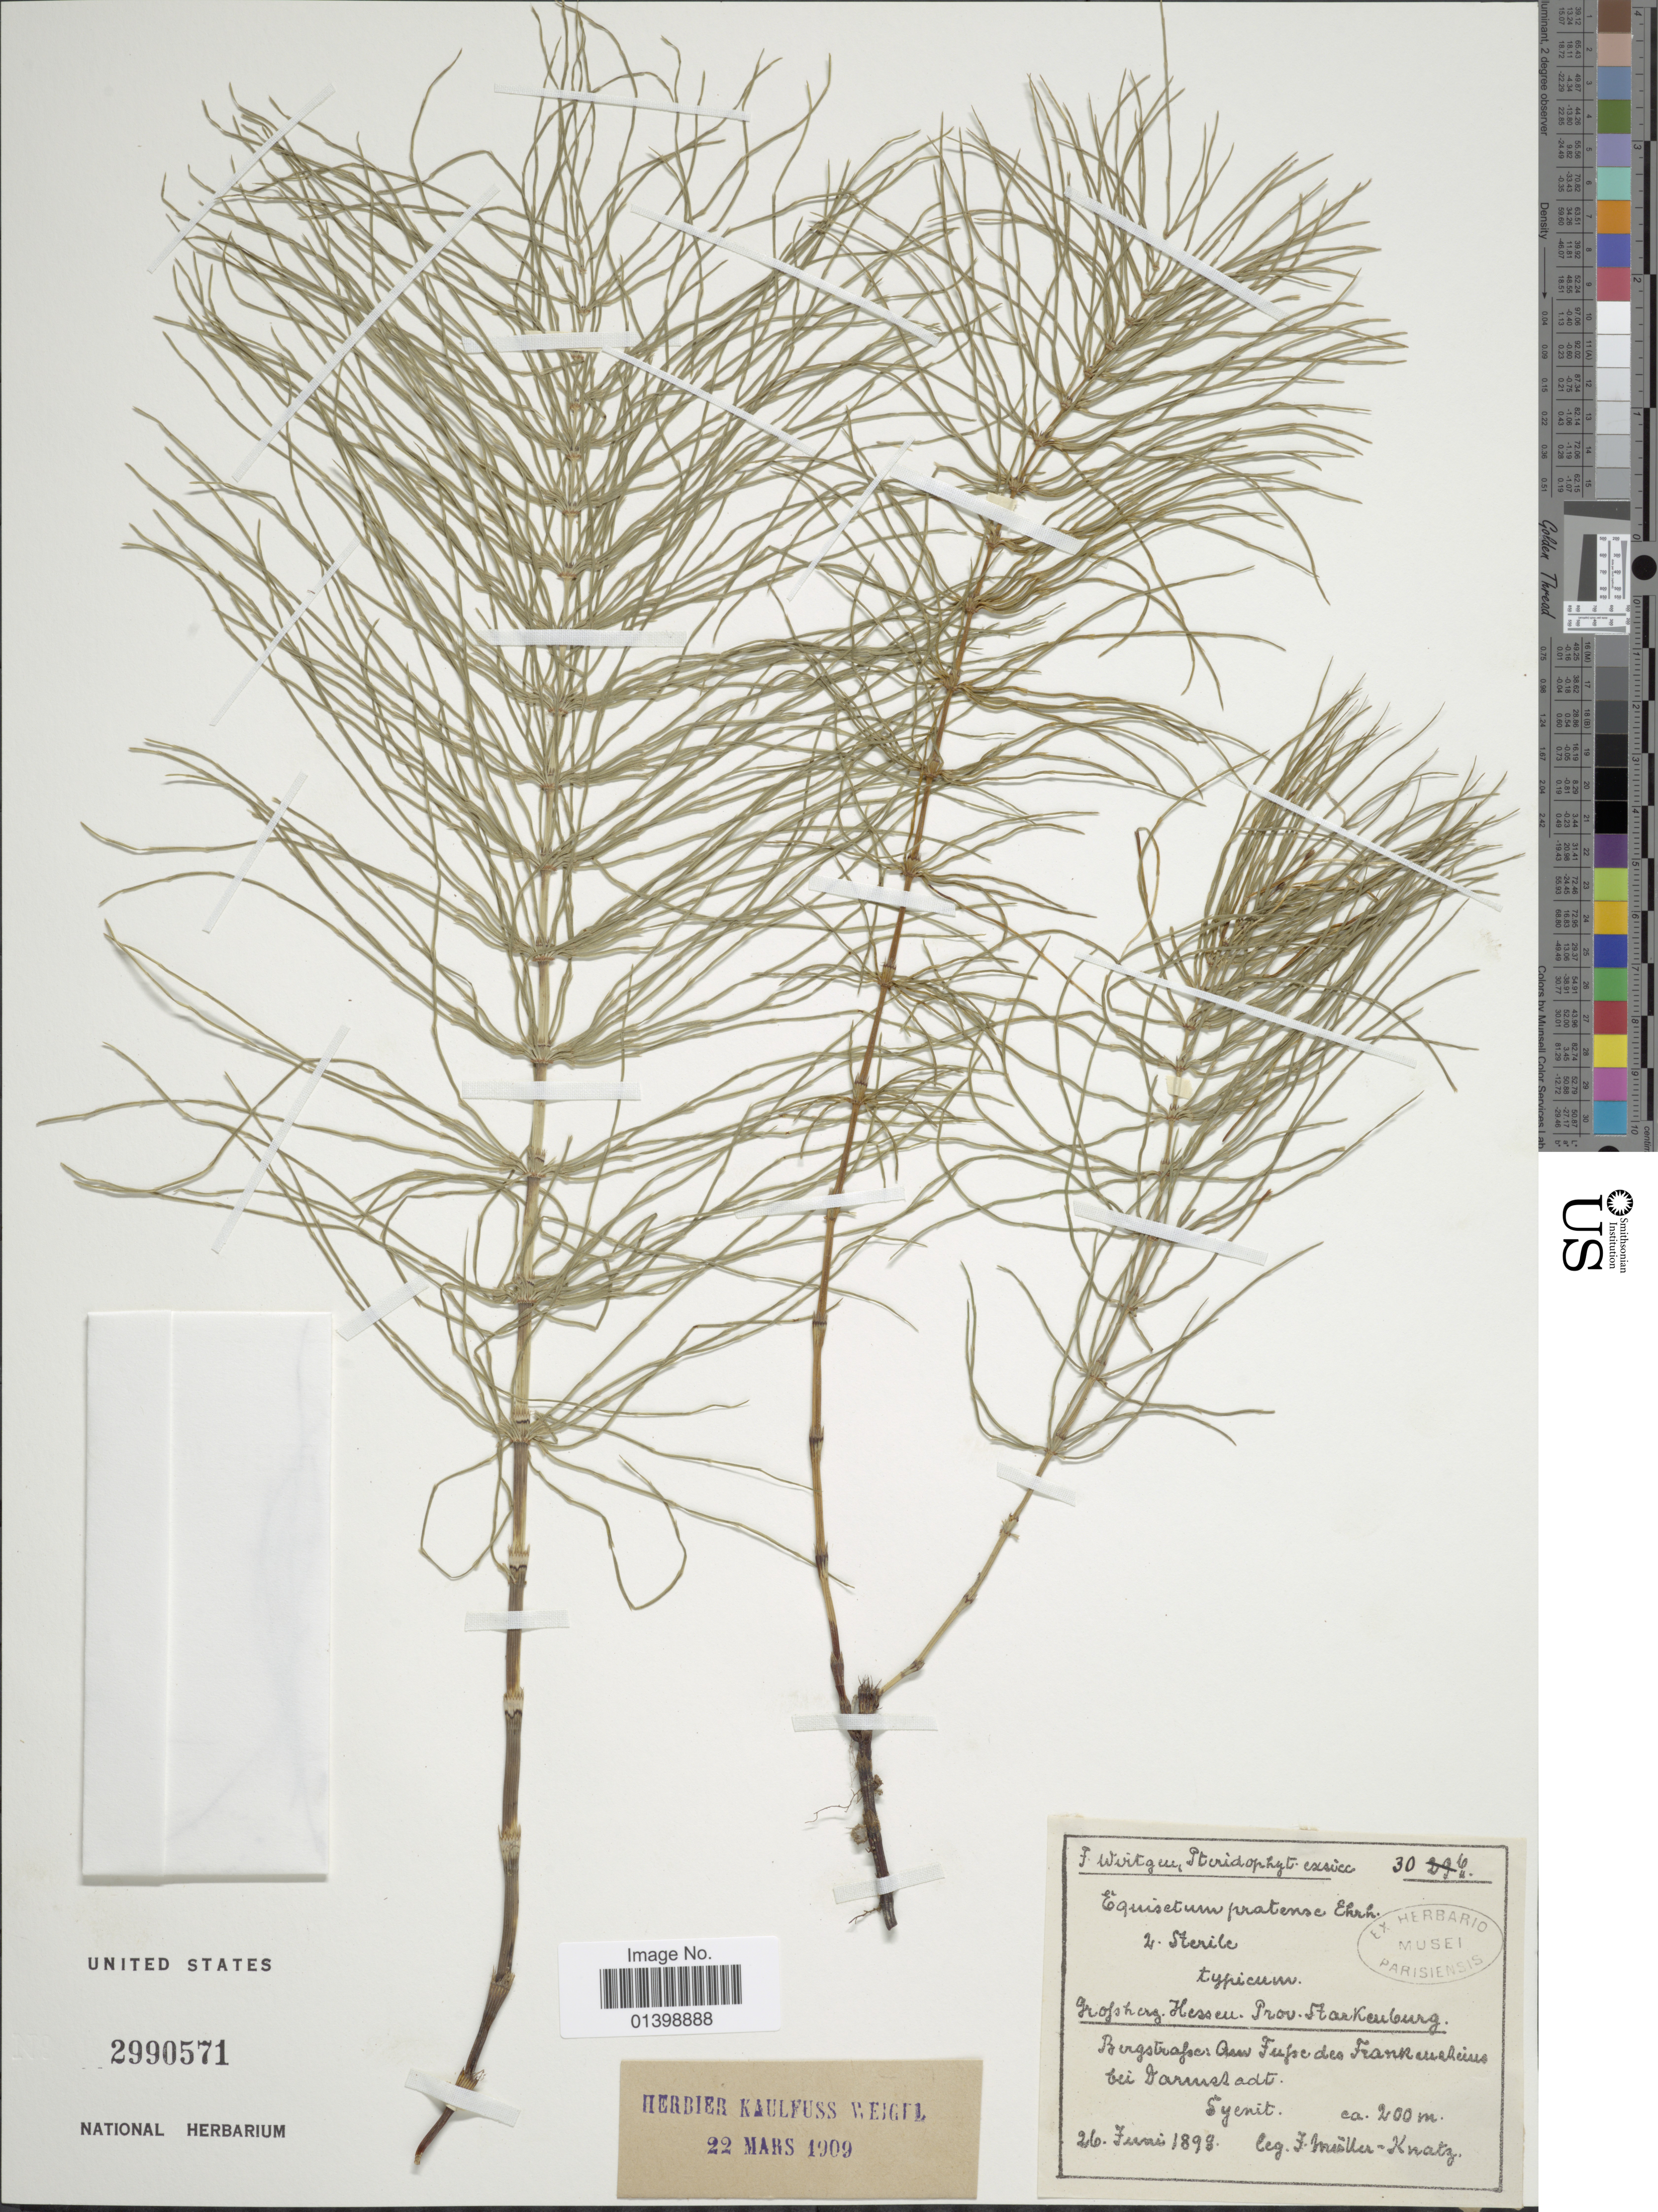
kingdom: Plantae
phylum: Tracheophyta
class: Polypodiopsida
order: Equisetales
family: Equisetaceae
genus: Equisetum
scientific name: Equisetum pratense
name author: Ehrh.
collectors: F. Müller-Knatz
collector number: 306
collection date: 1899-06-26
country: Germany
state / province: Hesse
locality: Grofsberg, prov. Starkenburg, Bergstafse: Am fufse des Frankerreheim bei Darmestadt [interpreted]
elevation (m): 200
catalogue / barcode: US 2990571